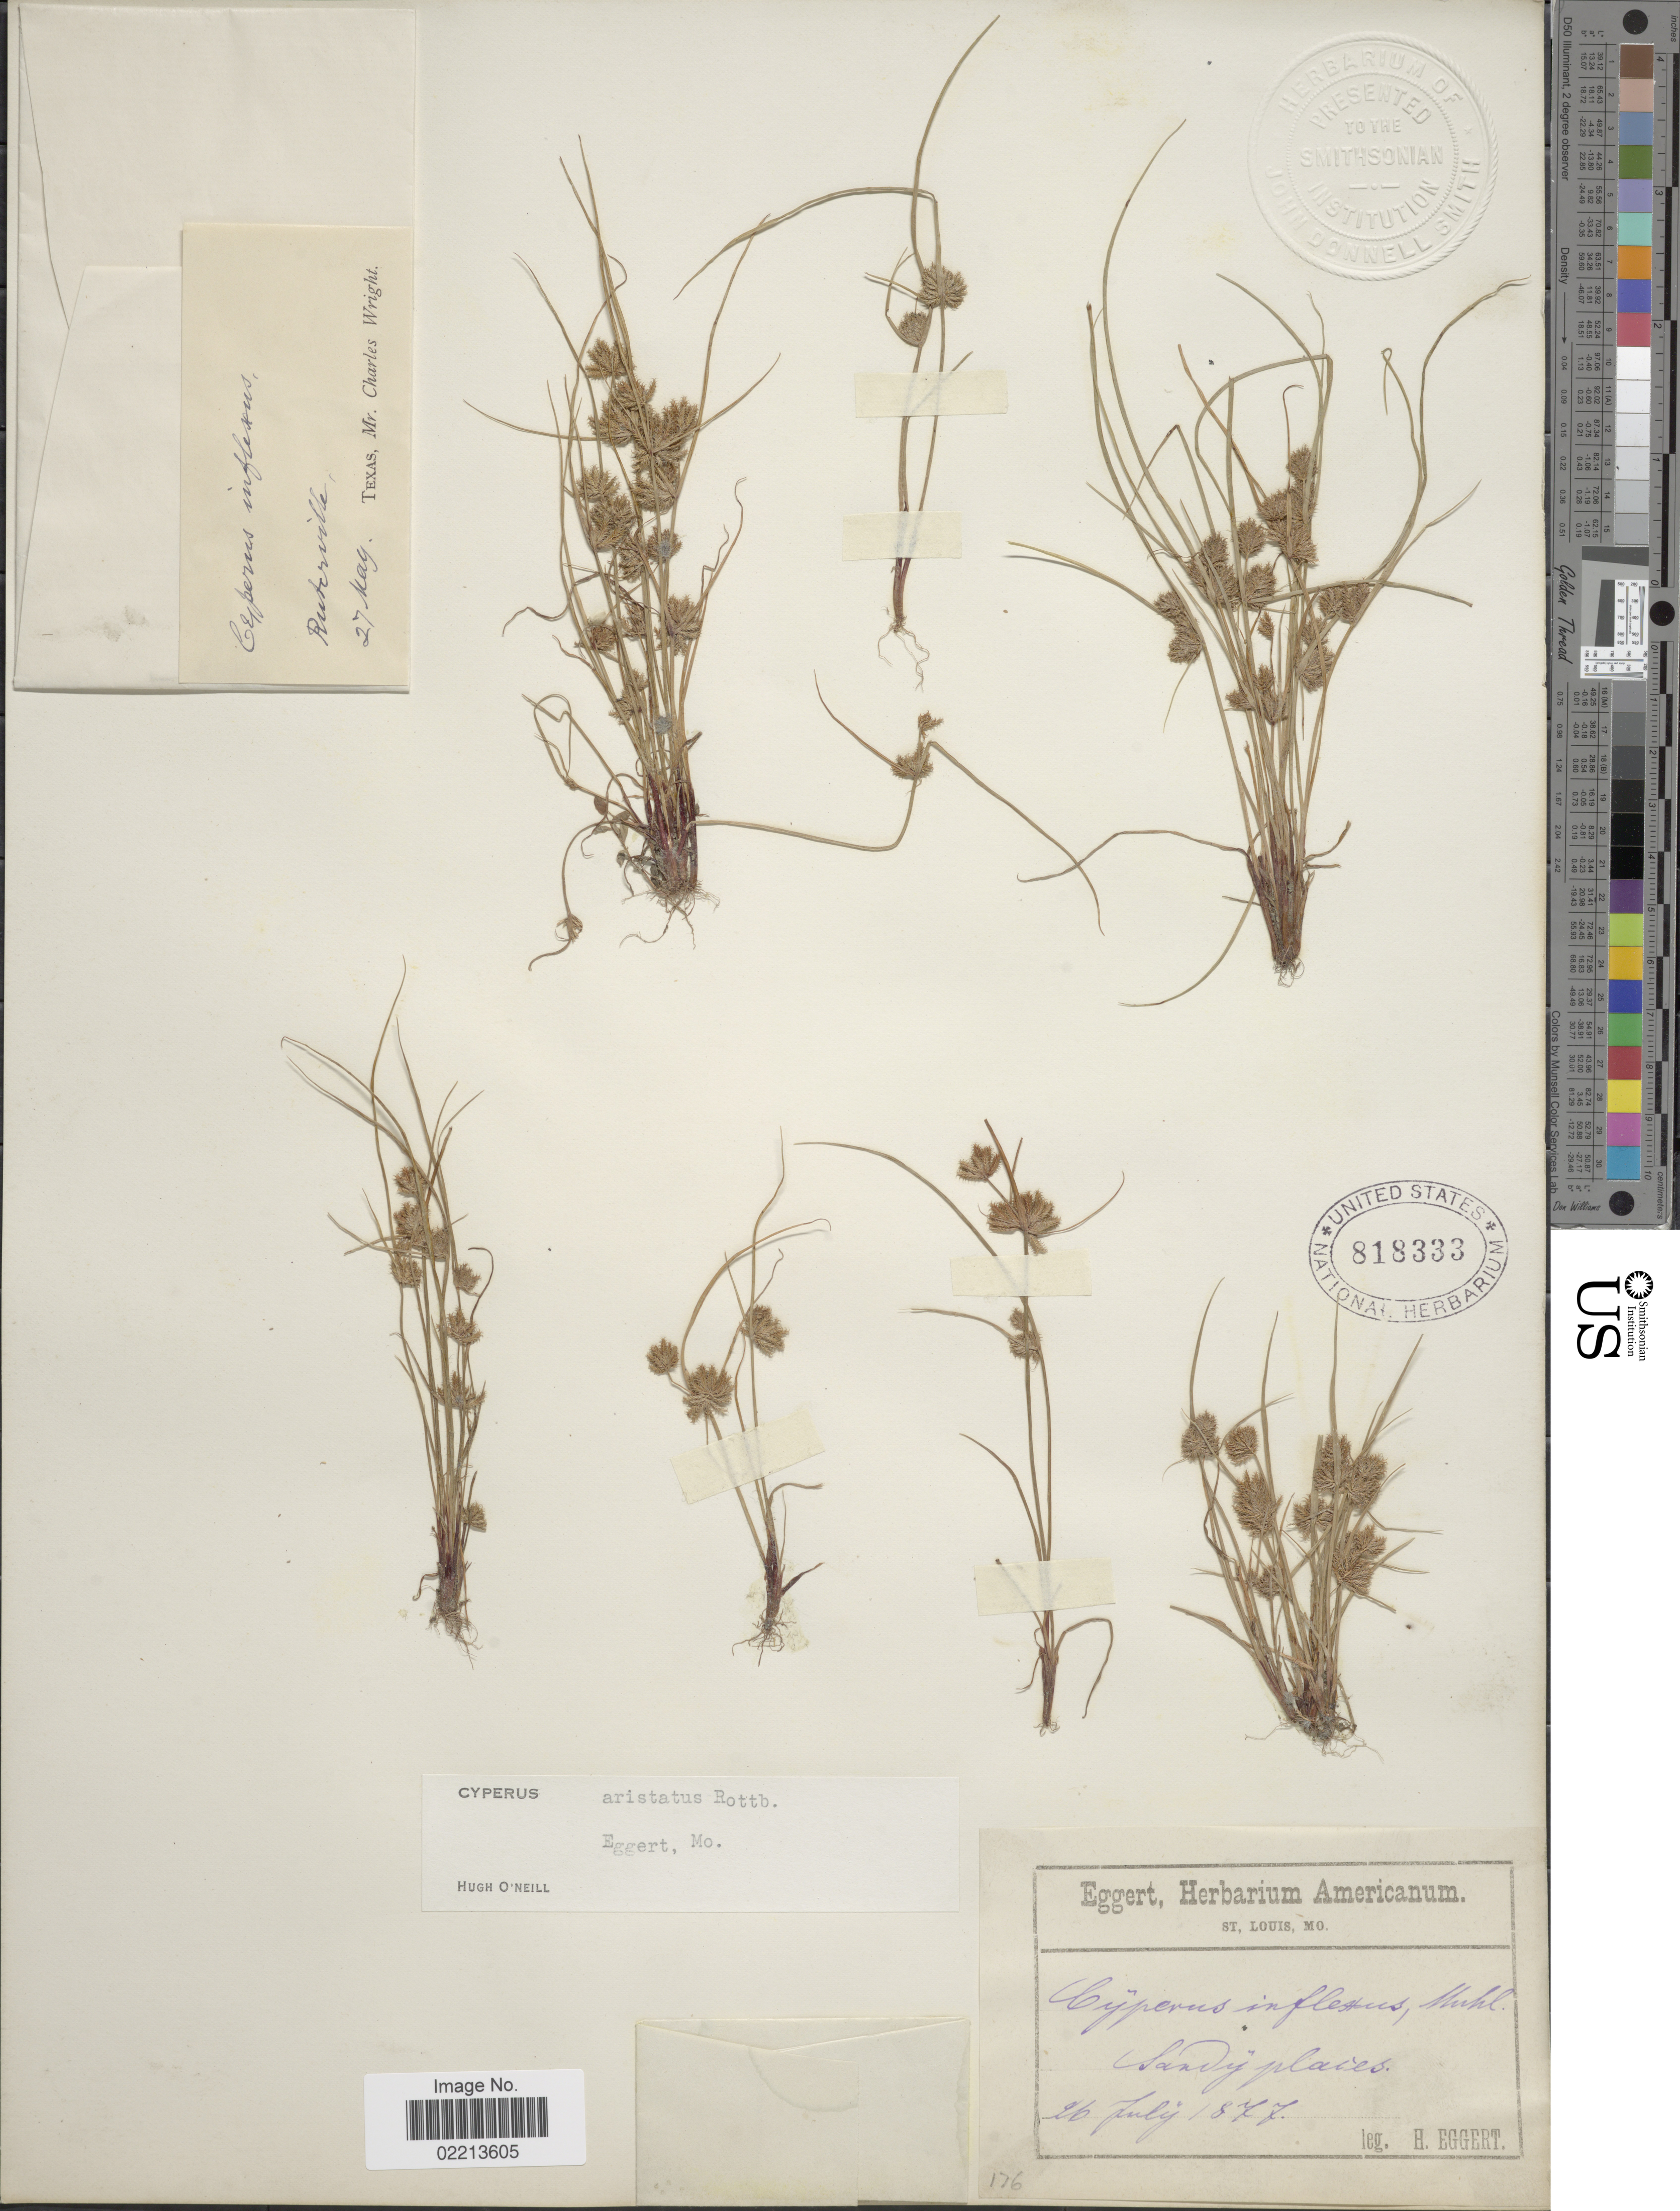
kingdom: Plantae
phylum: Tracheophyta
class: Liliopsida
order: Poales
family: Cyperaceae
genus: Cyperus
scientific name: Cyperus squarrosus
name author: L.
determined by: Strong, Mark T., (BOT), Smithsonian Institution - National Museum of Natural History (UNITED STATES)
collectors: H. Eggert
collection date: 1877-07-26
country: United States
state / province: Missouri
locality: St. Louis, sandy places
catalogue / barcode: US 818333